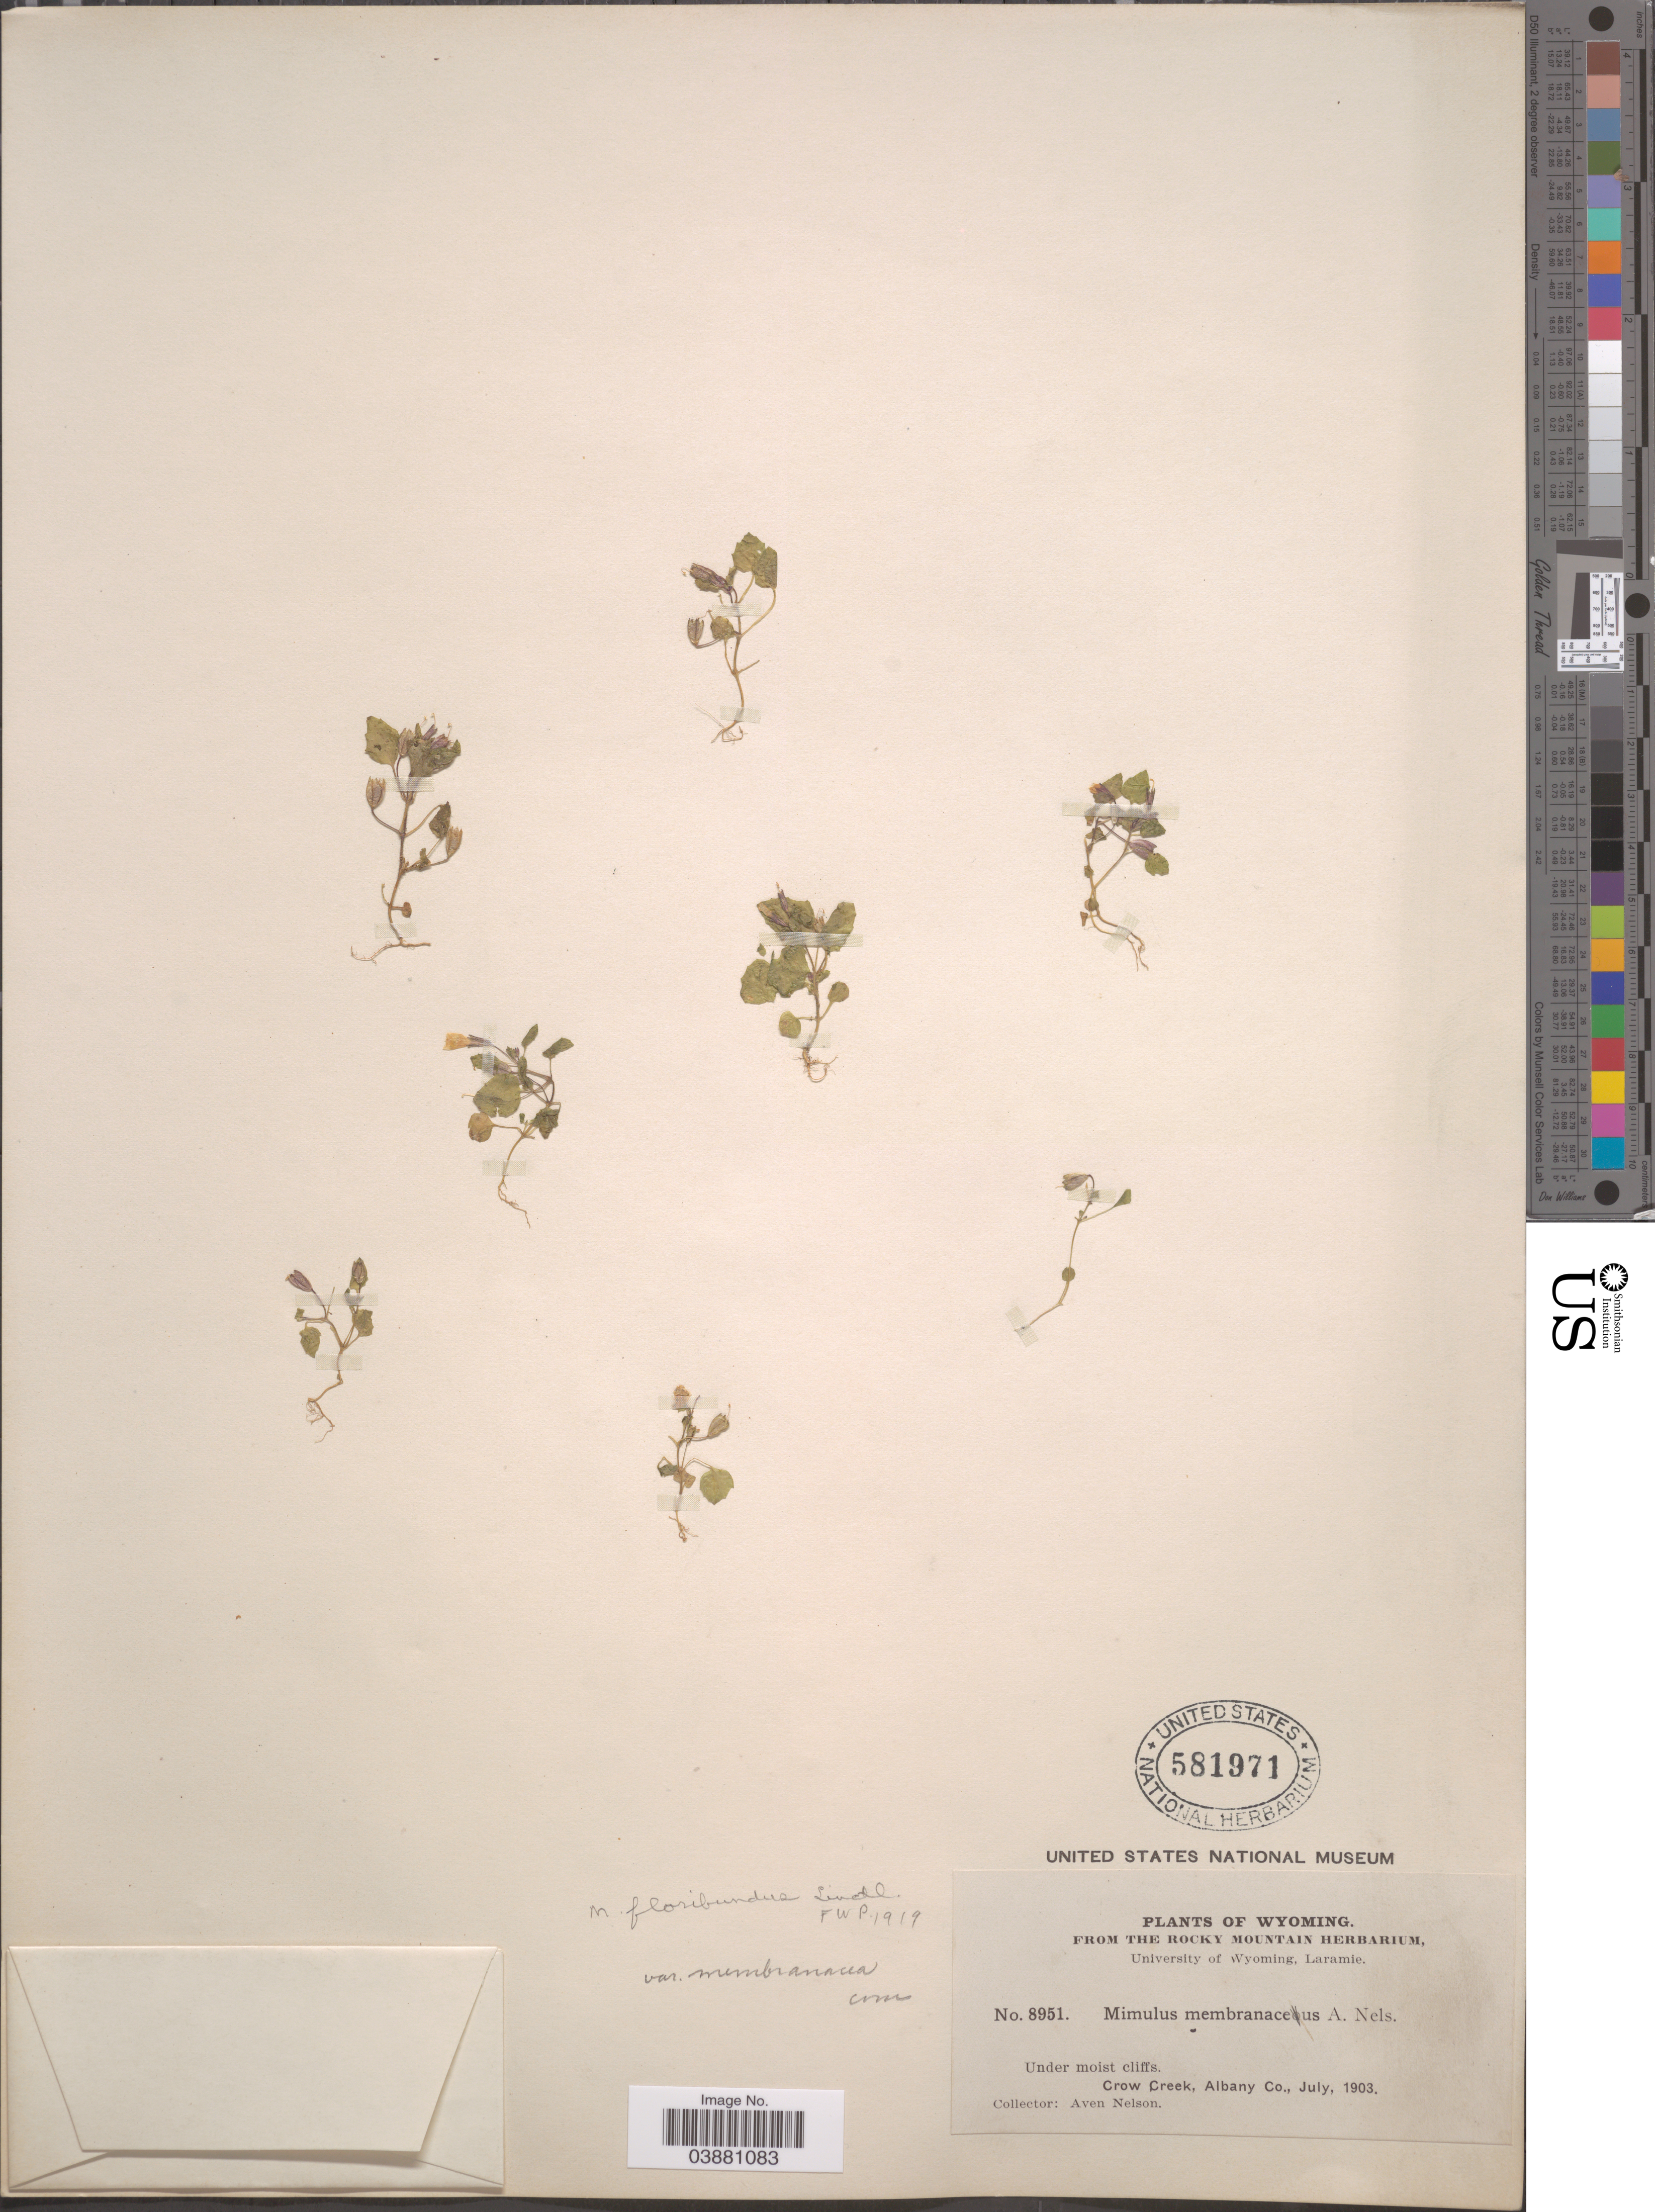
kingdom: Plantae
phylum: Tracheophyta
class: Magnoliopsida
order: Lamiales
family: Phrymaceae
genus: Mimulus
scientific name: Mimulus floribundus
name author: Douglas ex Lindl.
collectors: A. Nelson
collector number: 8951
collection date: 1903-07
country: United States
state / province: Wyoming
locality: Crow Creek, Albany Co.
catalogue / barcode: US 581971